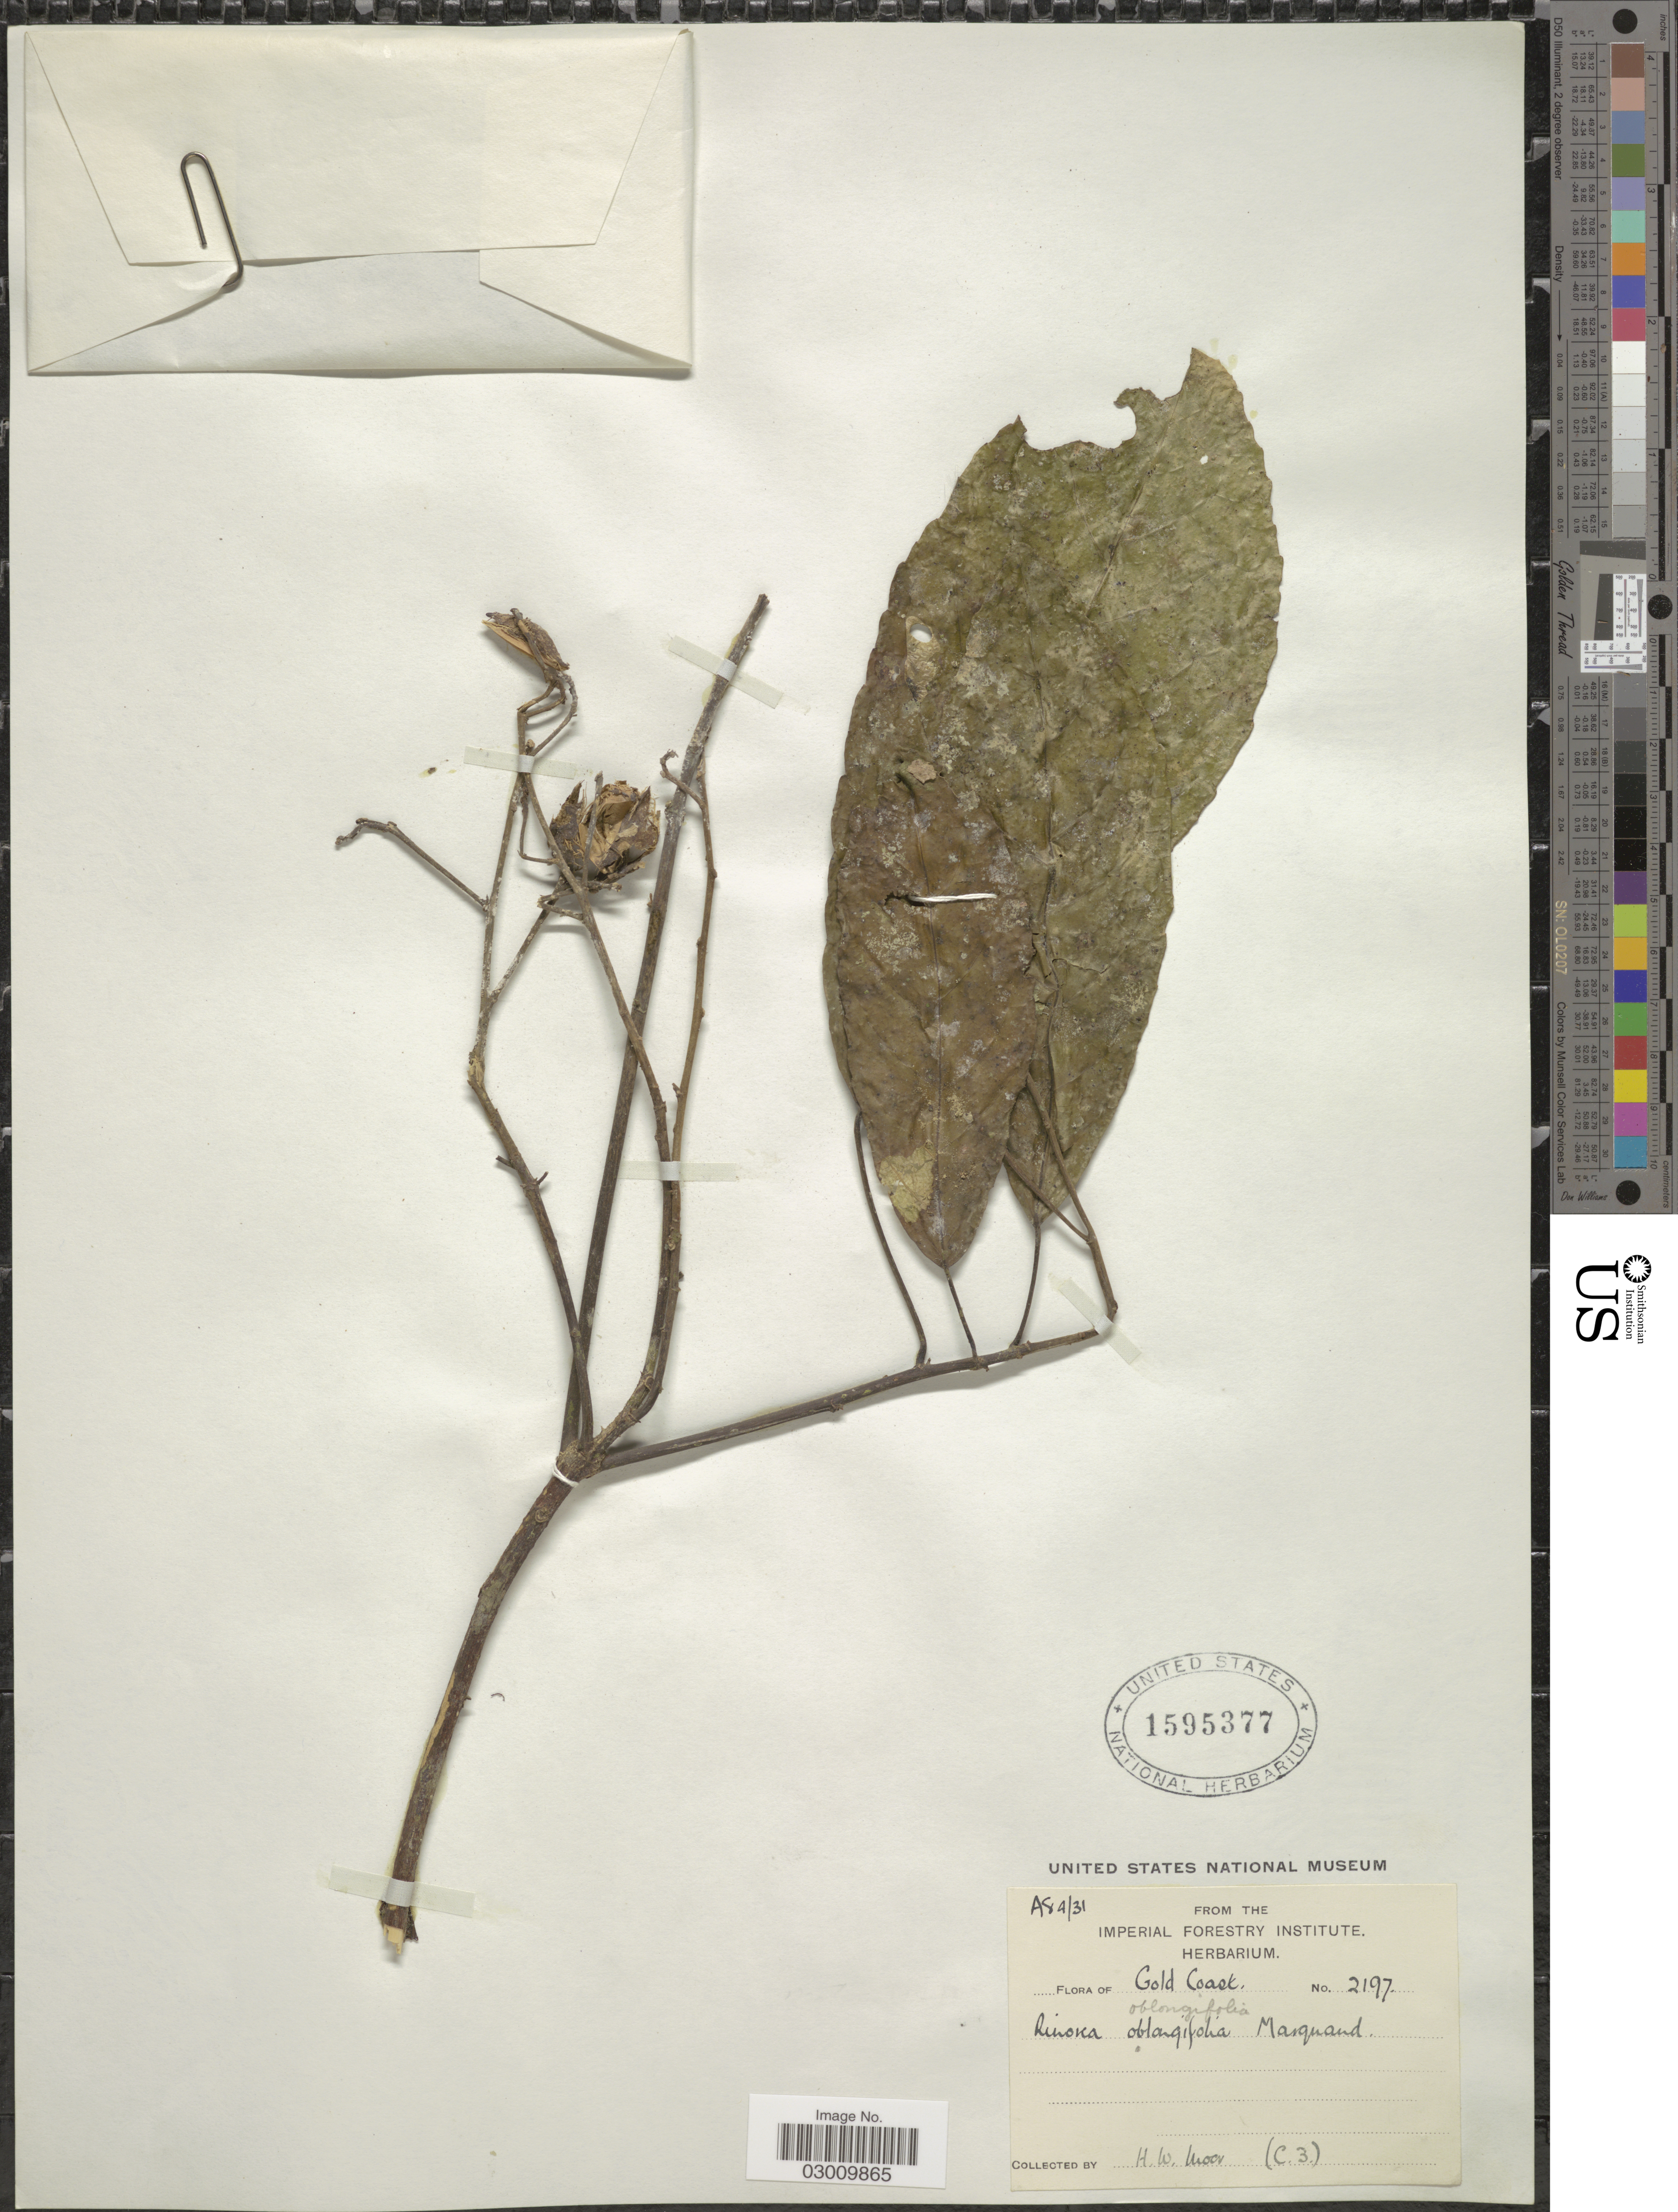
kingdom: Plantae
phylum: Tracheophyta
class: Magnoliopsida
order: Malpighiales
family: Violaceae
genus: Rinorea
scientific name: Rinorea oblongifolia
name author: (C.H. Wright) C. Marquand ex Chipp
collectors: H. Moor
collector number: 2197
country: Ghana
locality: Gold Coast.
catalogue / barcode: US 1595377